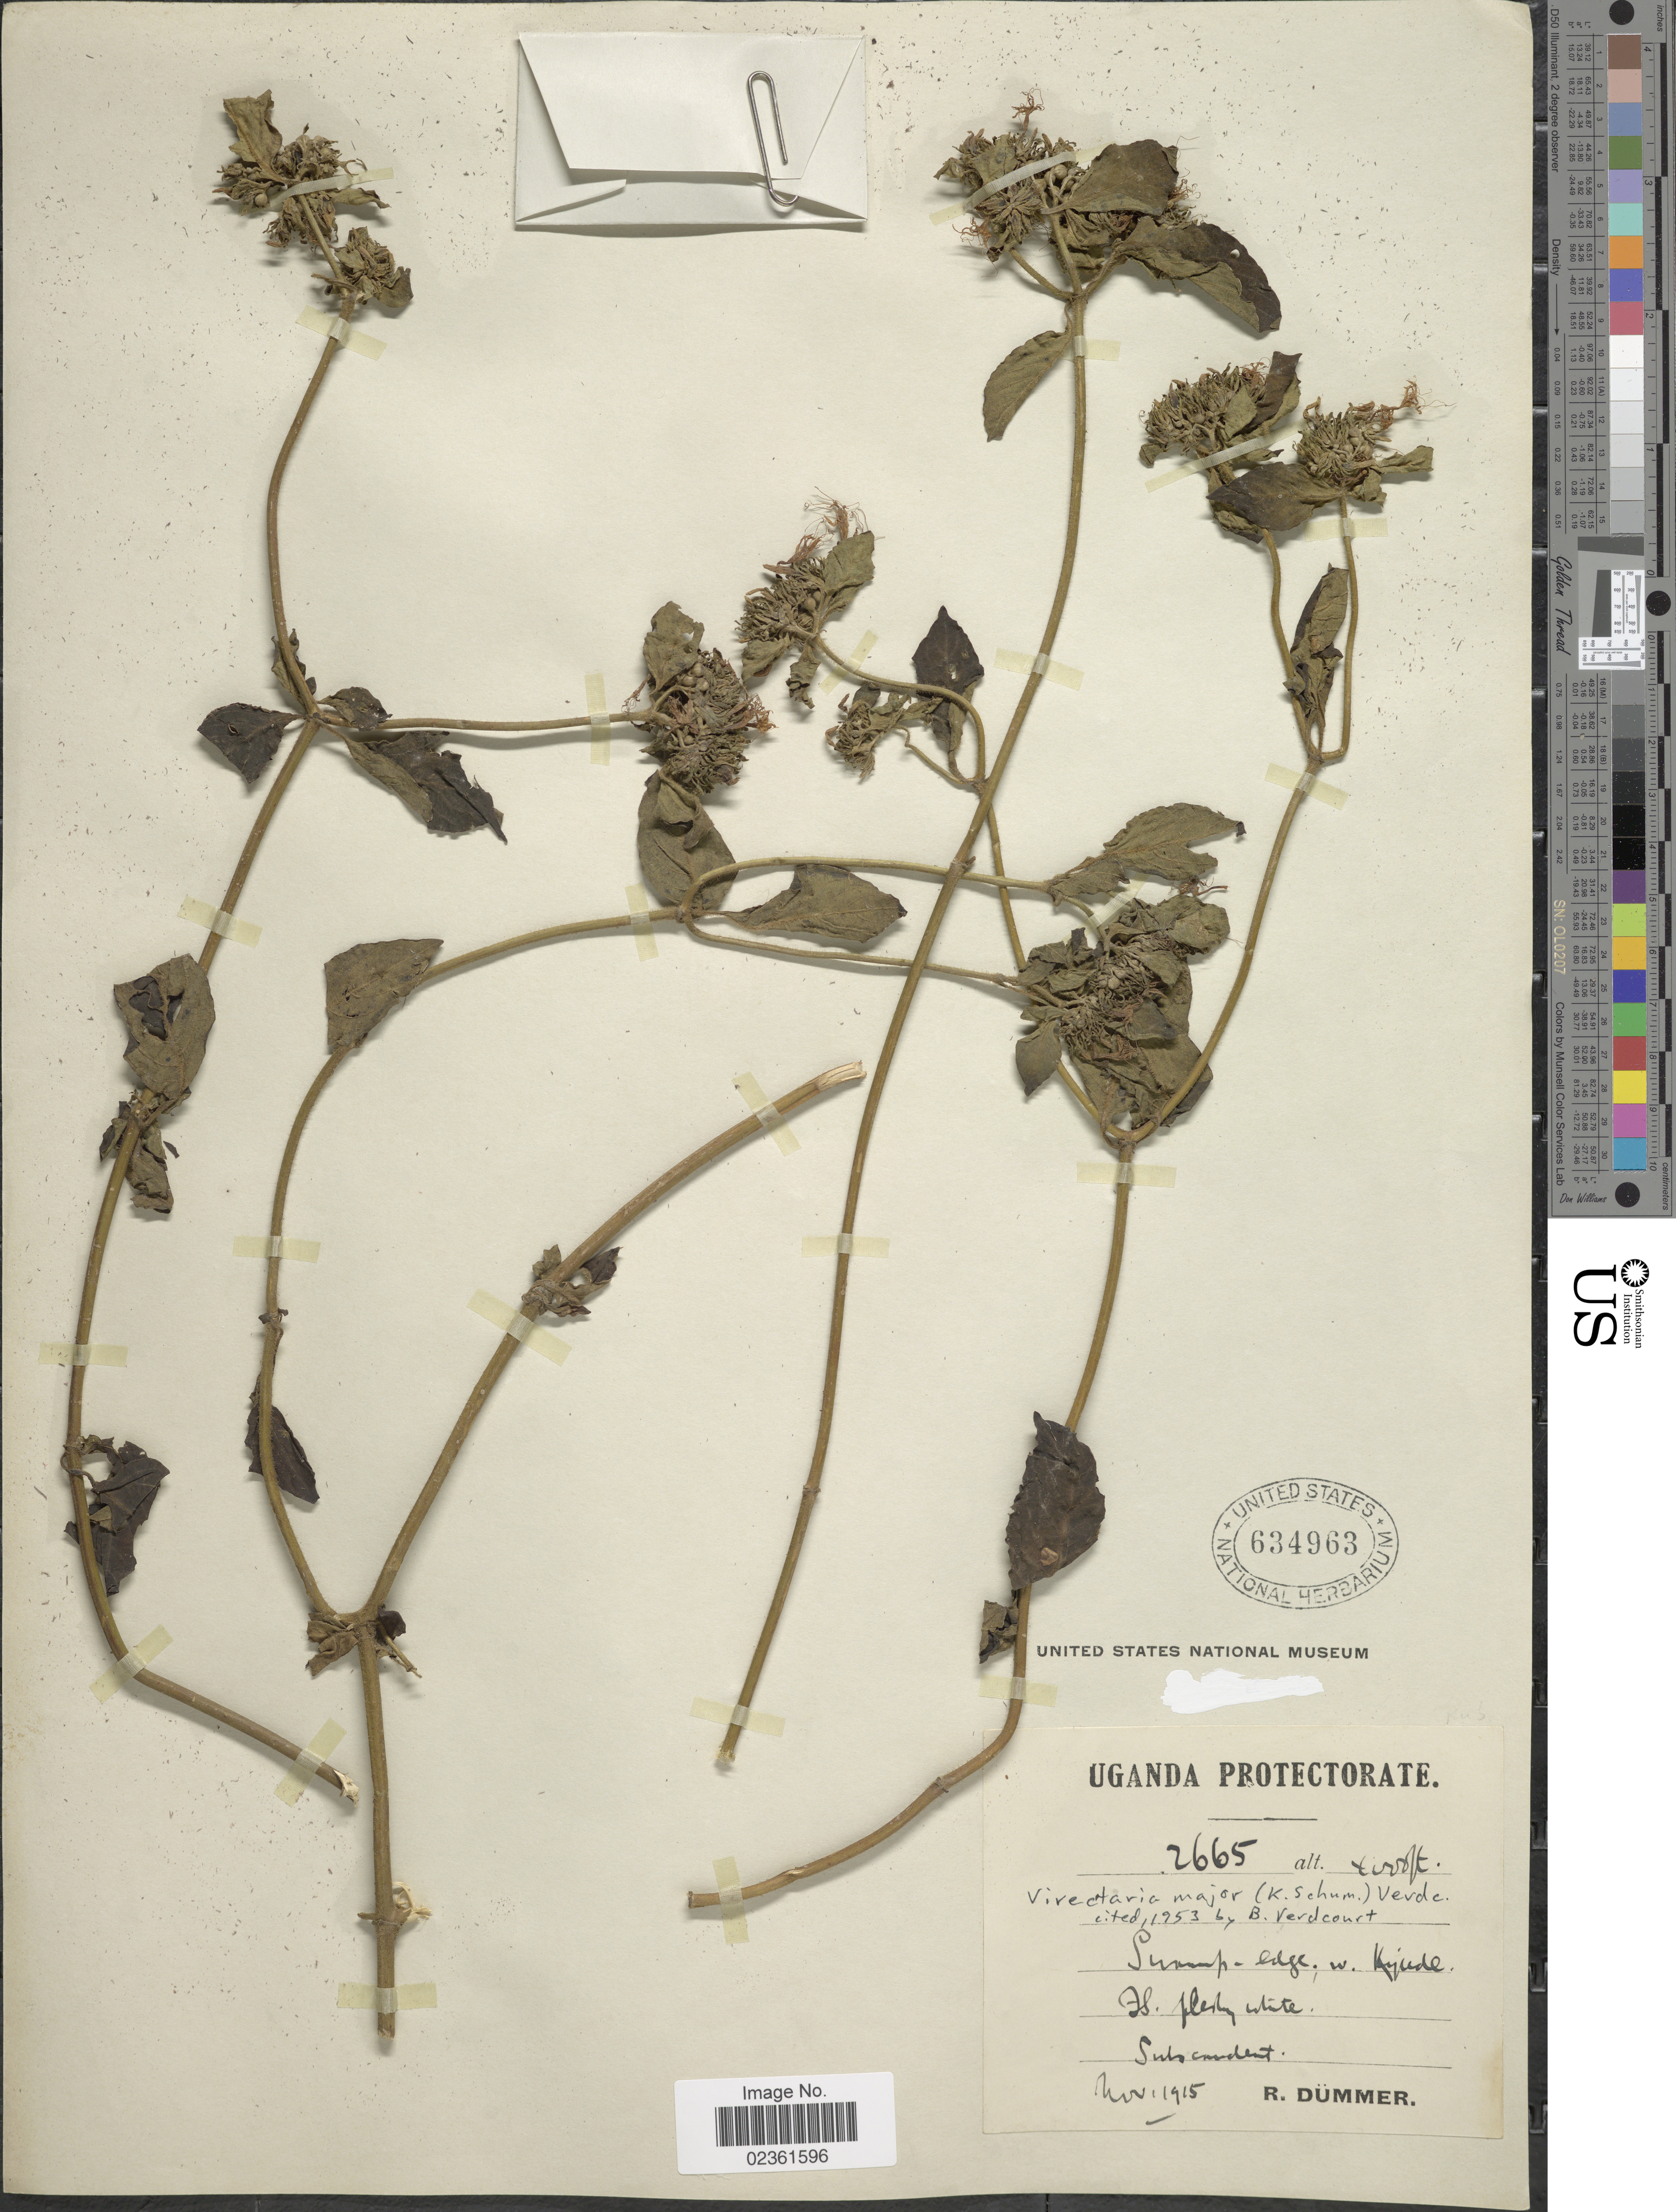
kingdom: Plantae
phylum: Tracheophyta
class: Magnoliopsida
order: Gentianales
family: Rubiaceae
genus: Virectaria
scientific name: Virectaria major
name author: (K. Schum.) Verdc.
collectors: R. A. Dümmer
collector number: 2665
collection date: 1915-11-01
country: Uganda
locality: w. Kigude [interpreted].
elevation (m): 1219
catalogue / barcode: US 634963